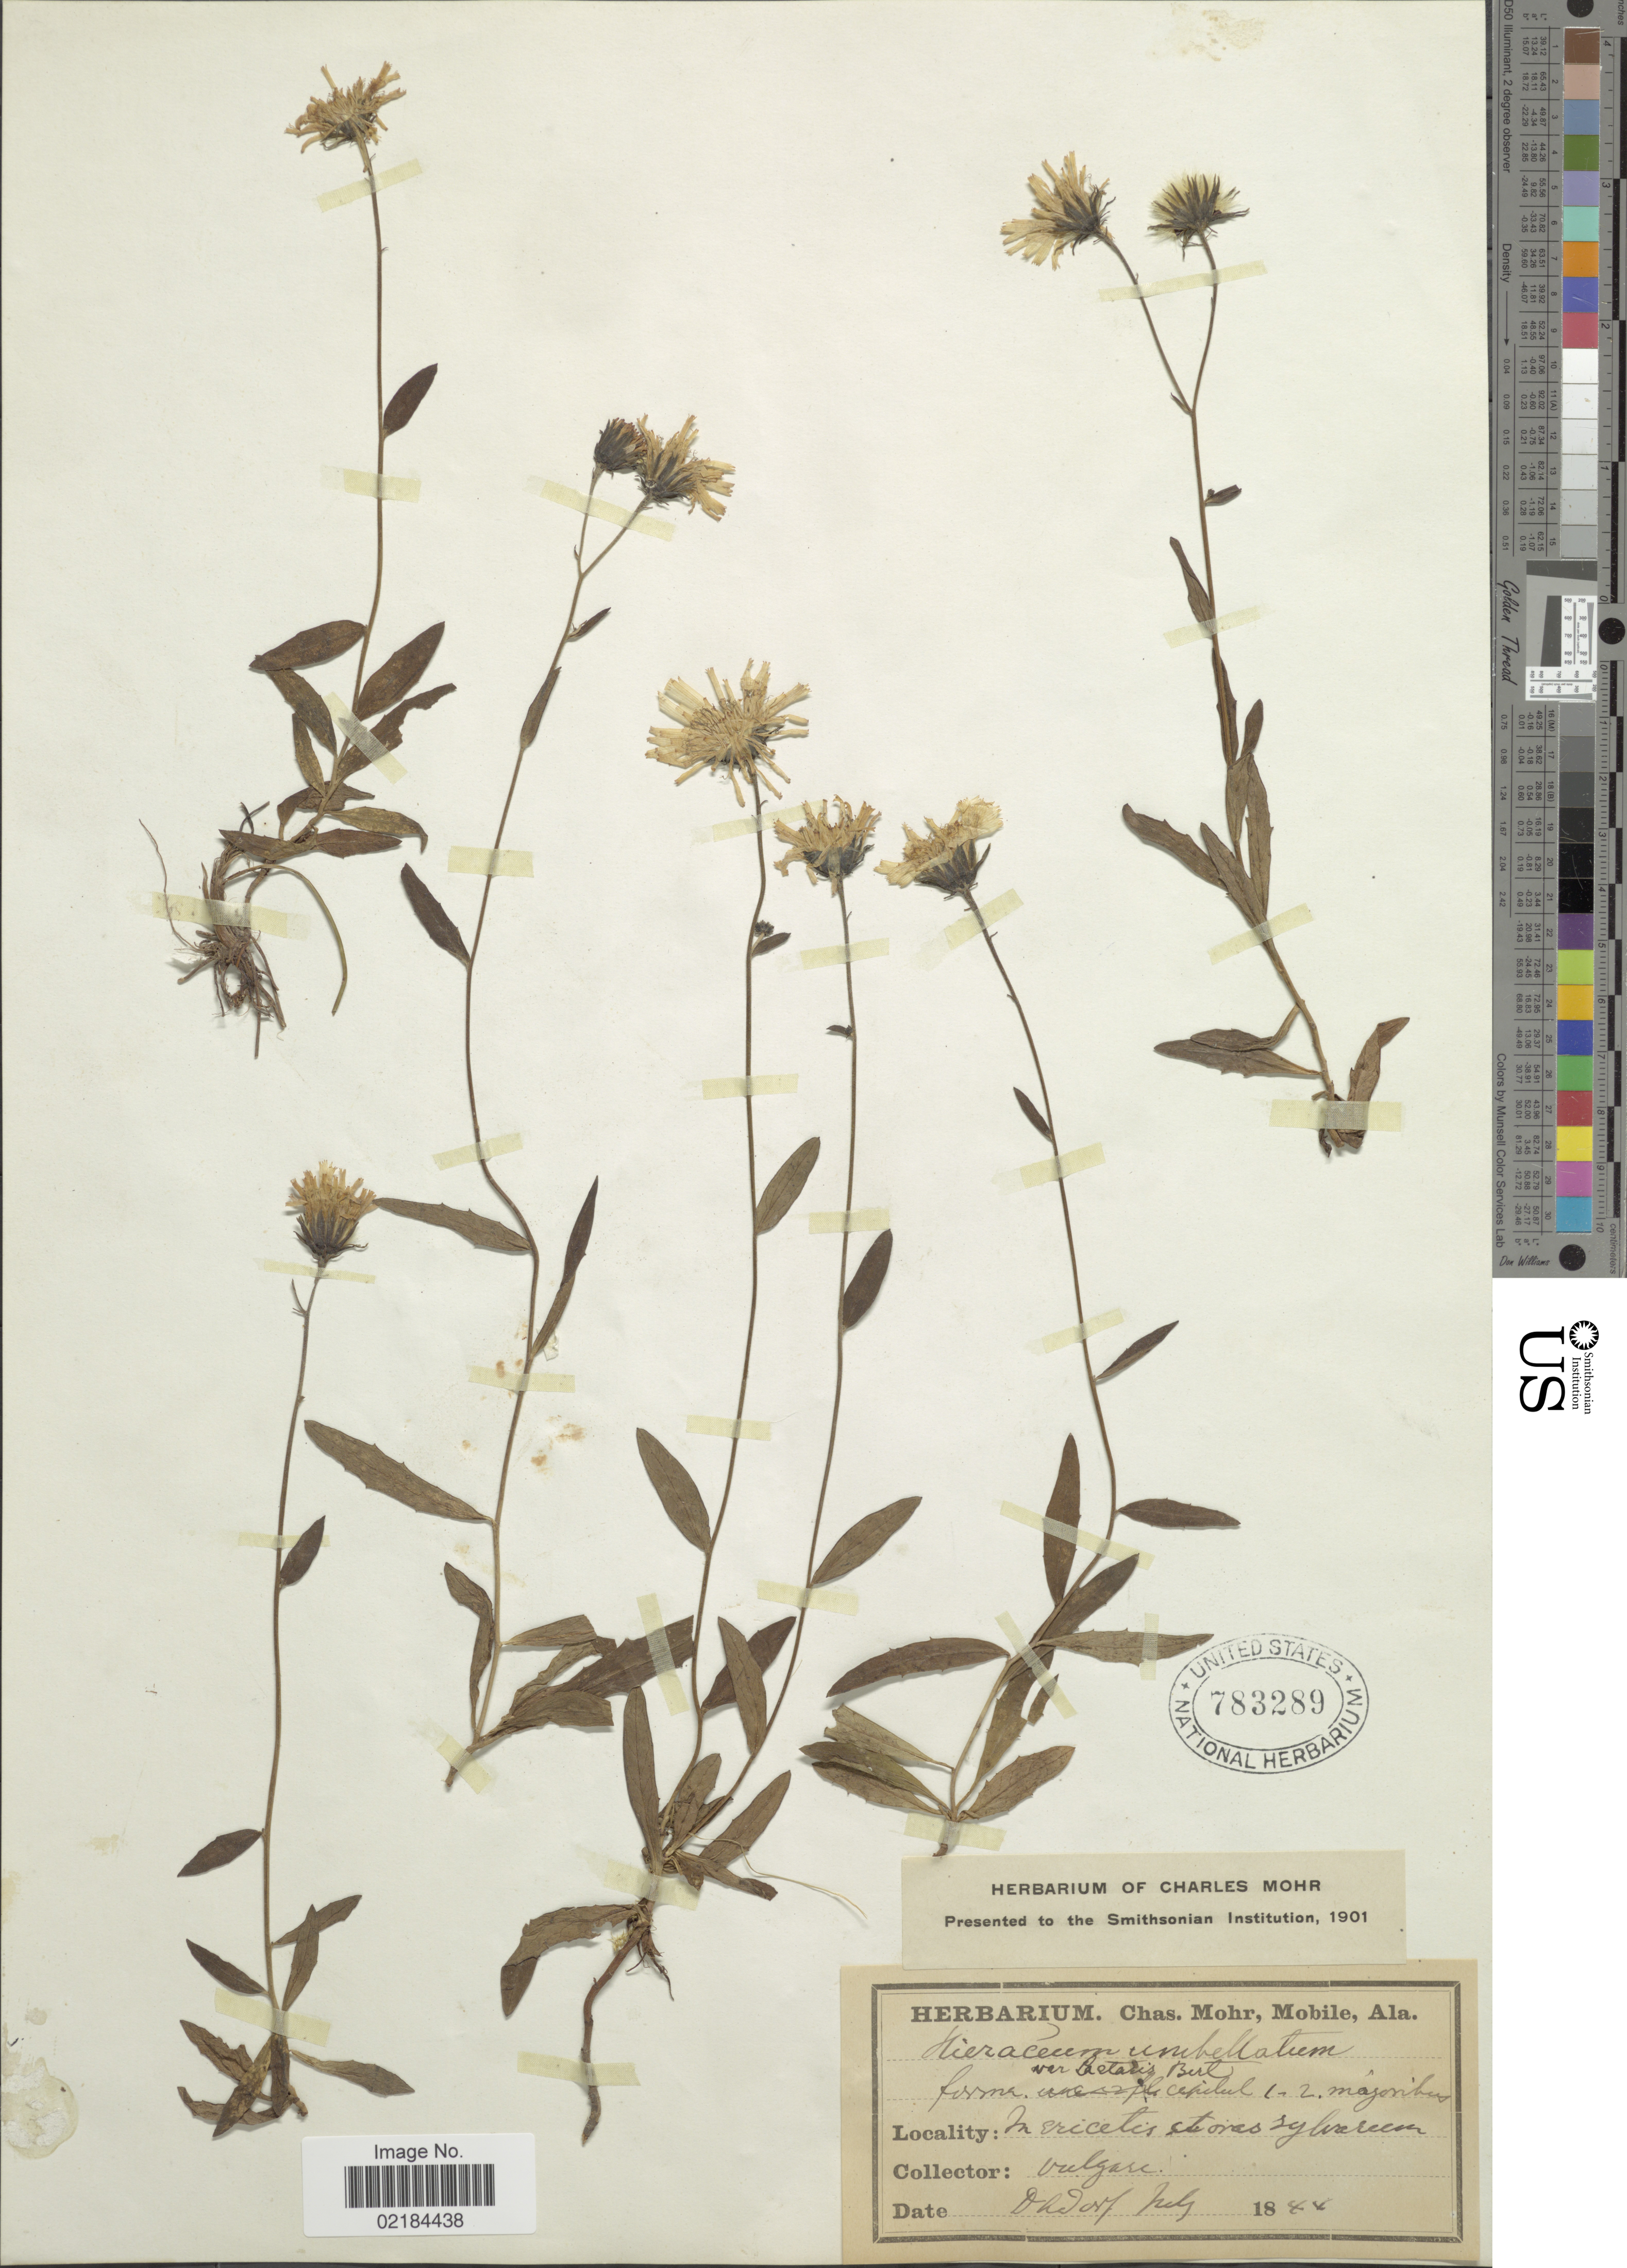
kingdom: Plantae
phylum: Tracheophyta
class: Magnoliopsida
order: Asterales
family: Asteraceae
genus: Hieracium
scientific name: Hieracium umbellatum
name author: L.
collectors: C. T. Mohr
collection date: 1844-07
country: Germany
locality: Dh-dorf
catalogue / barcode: US 783289